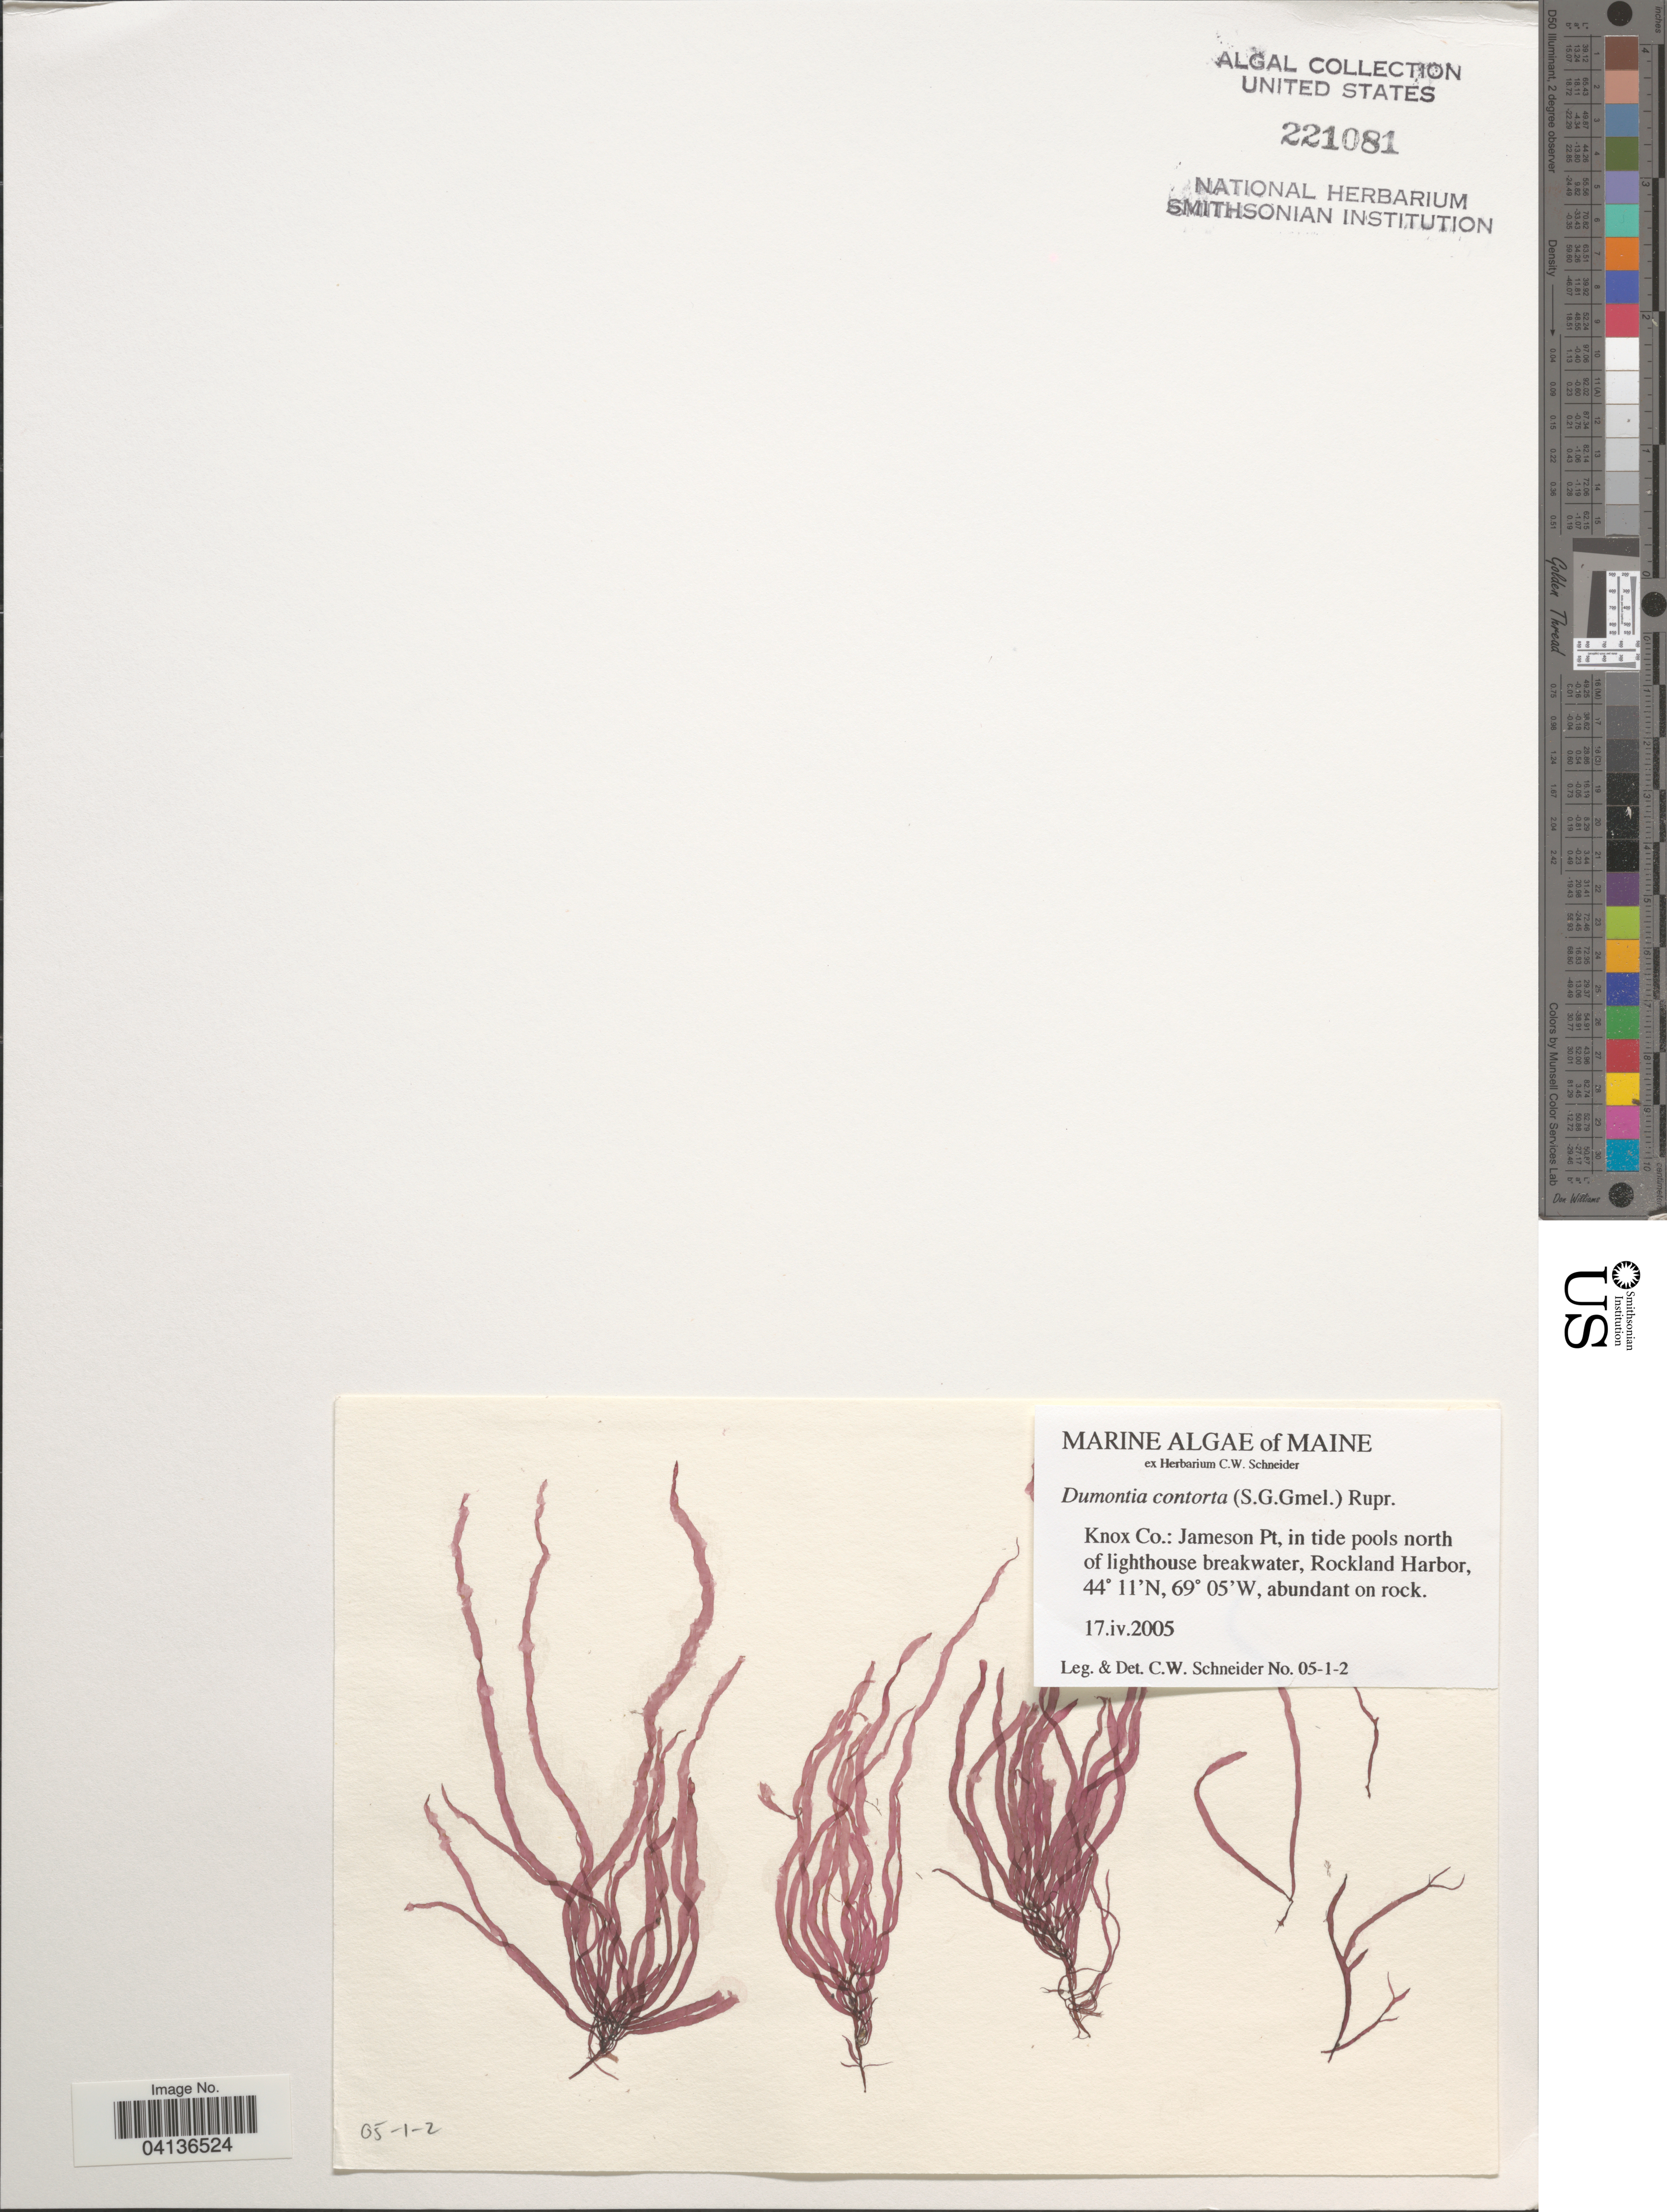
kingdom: Plantae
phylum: Rhodophyta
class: Florideophyceae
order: Gigartinales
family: Dumontiaceae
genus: Dumontia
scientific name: Dumontia contorta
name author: (S.G. Gmel.) Rupr.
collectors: C. W.Schneider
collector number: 05-1-2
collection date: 2005-04-17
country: United States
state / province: Maine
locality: Knox Co.: Jameson Pt, in tide pools north of lighthouse breakwater, Rockland Harbor.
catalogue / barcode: US 221081